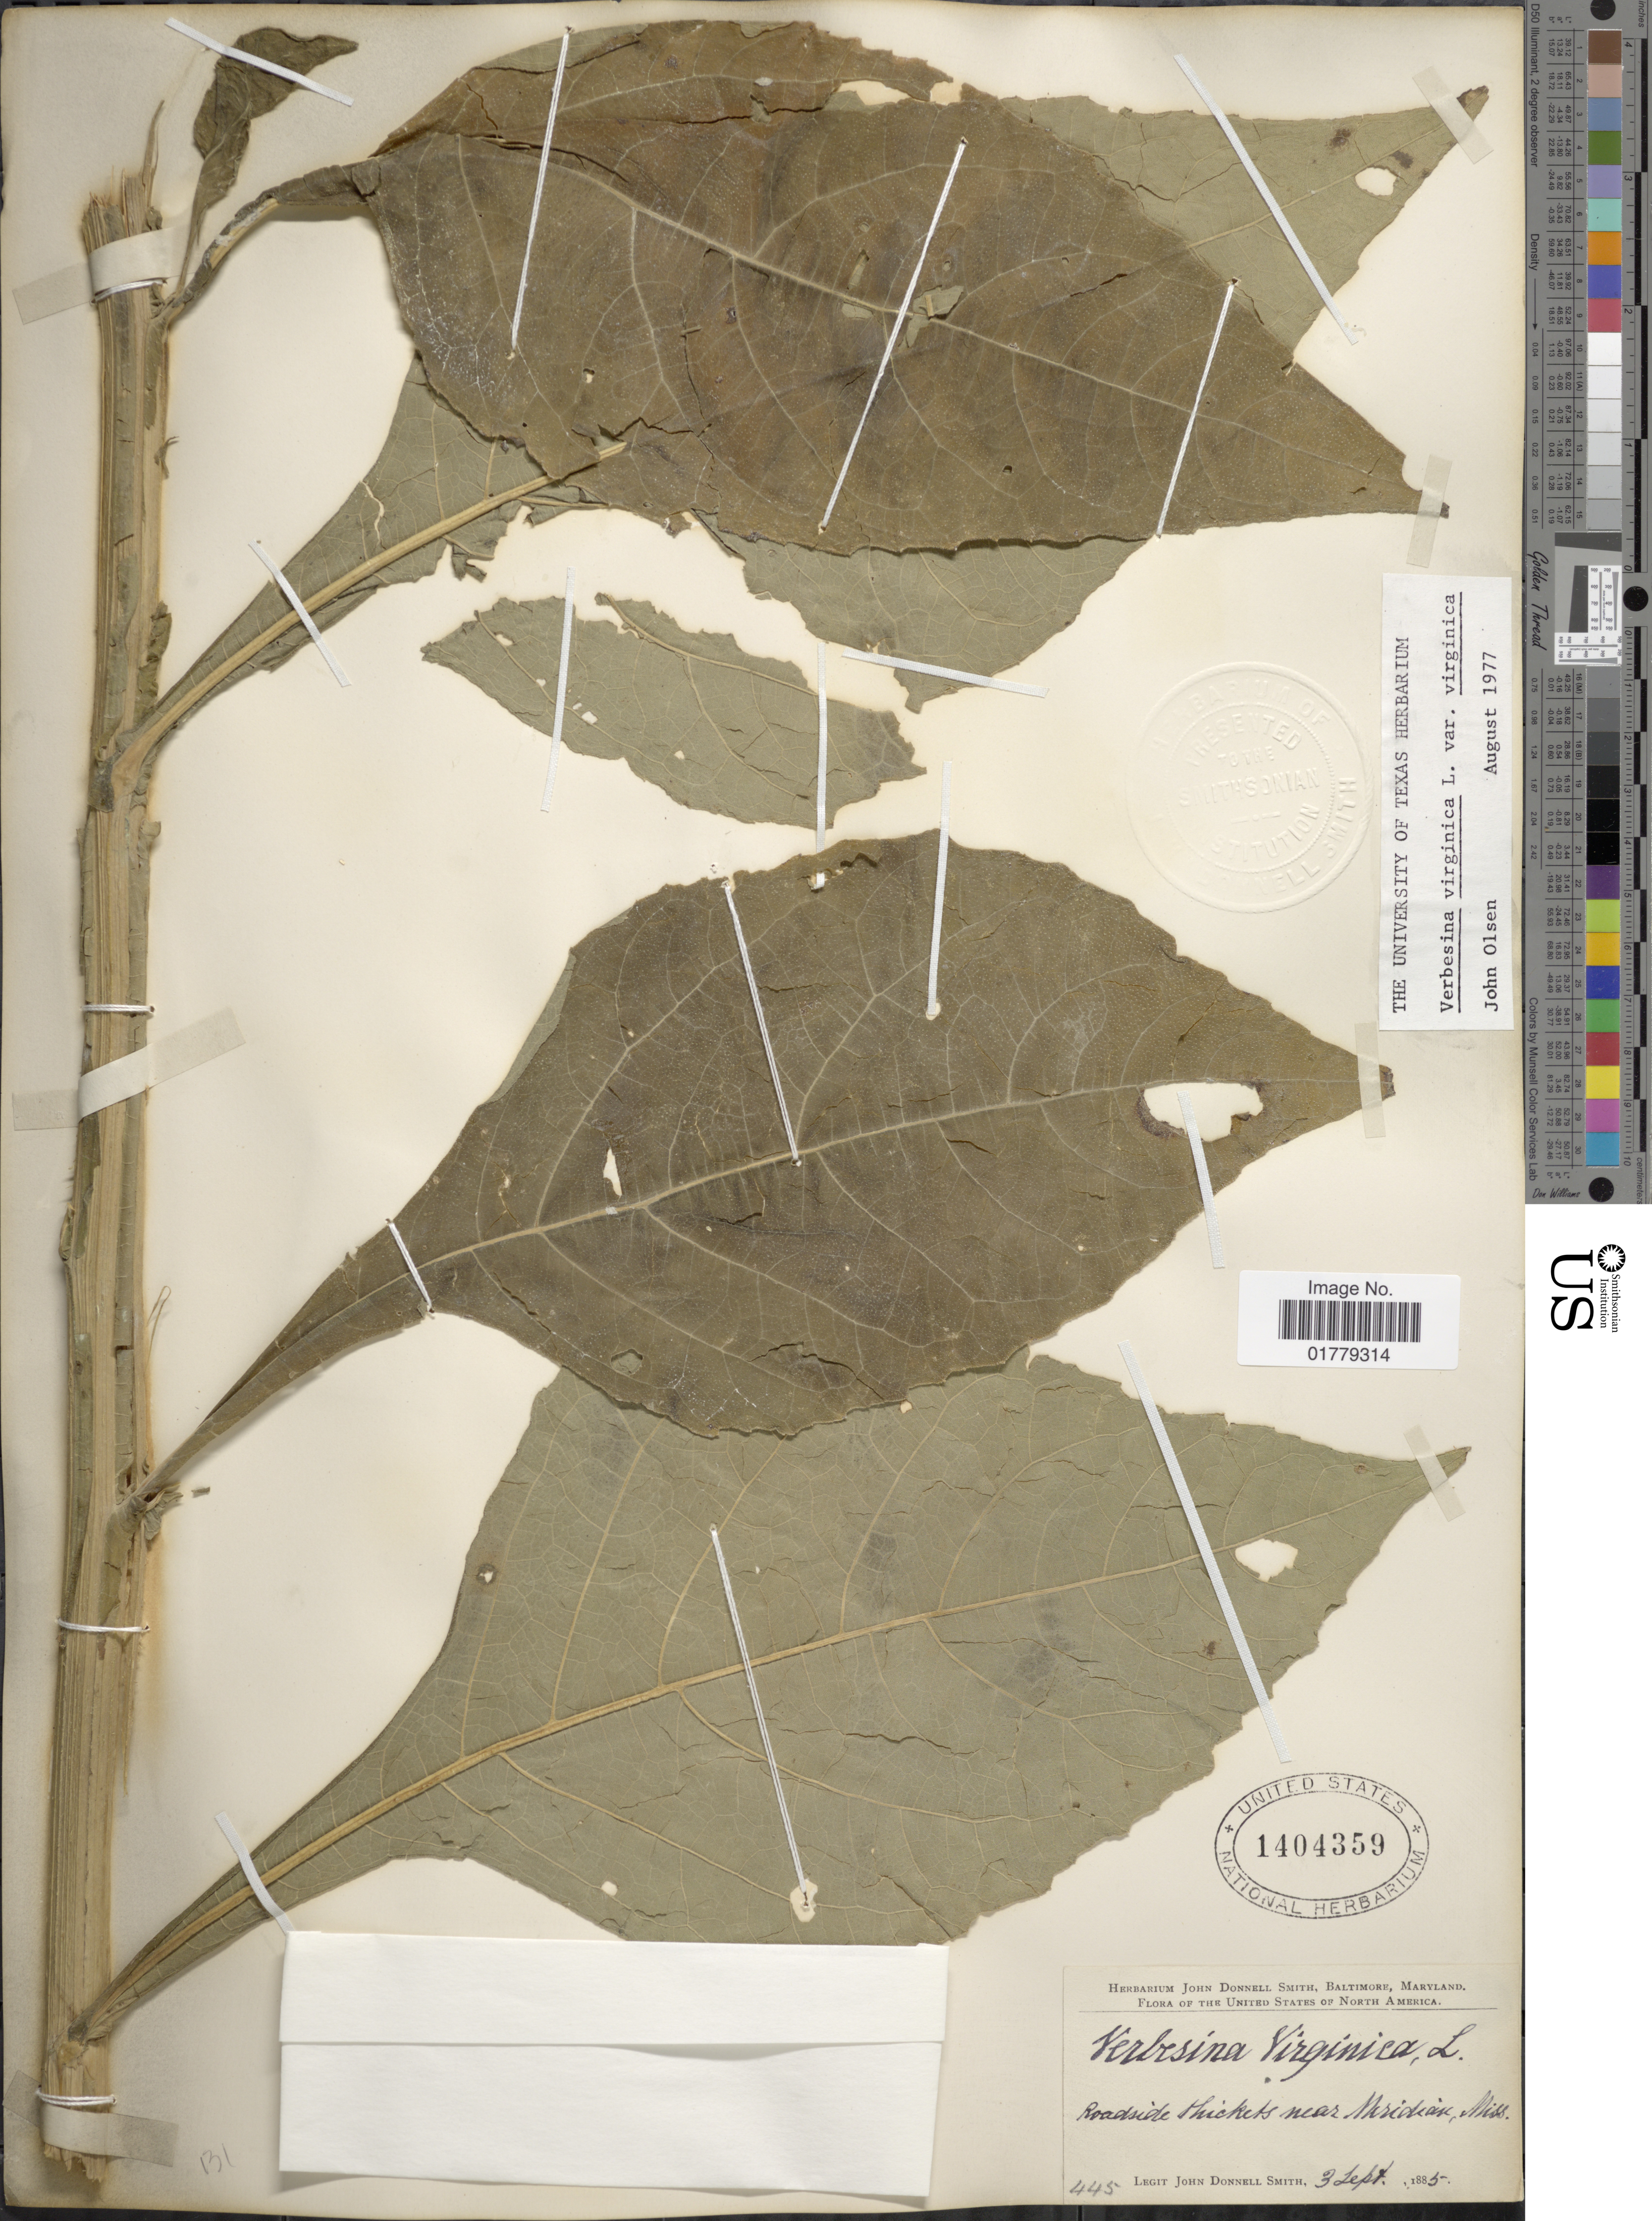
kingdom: Plantae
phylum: Tracheophyta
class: Magnoliopsida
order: Asterales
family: Asteraceae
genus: Verbesina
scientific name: Verbesina virginica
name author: L.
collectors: J. Donnell Smith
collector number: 445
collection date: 1885-09-03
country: United States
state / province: Mississippi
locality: Roadside thickets near Meridian, Miss.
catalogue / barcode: US 1404359